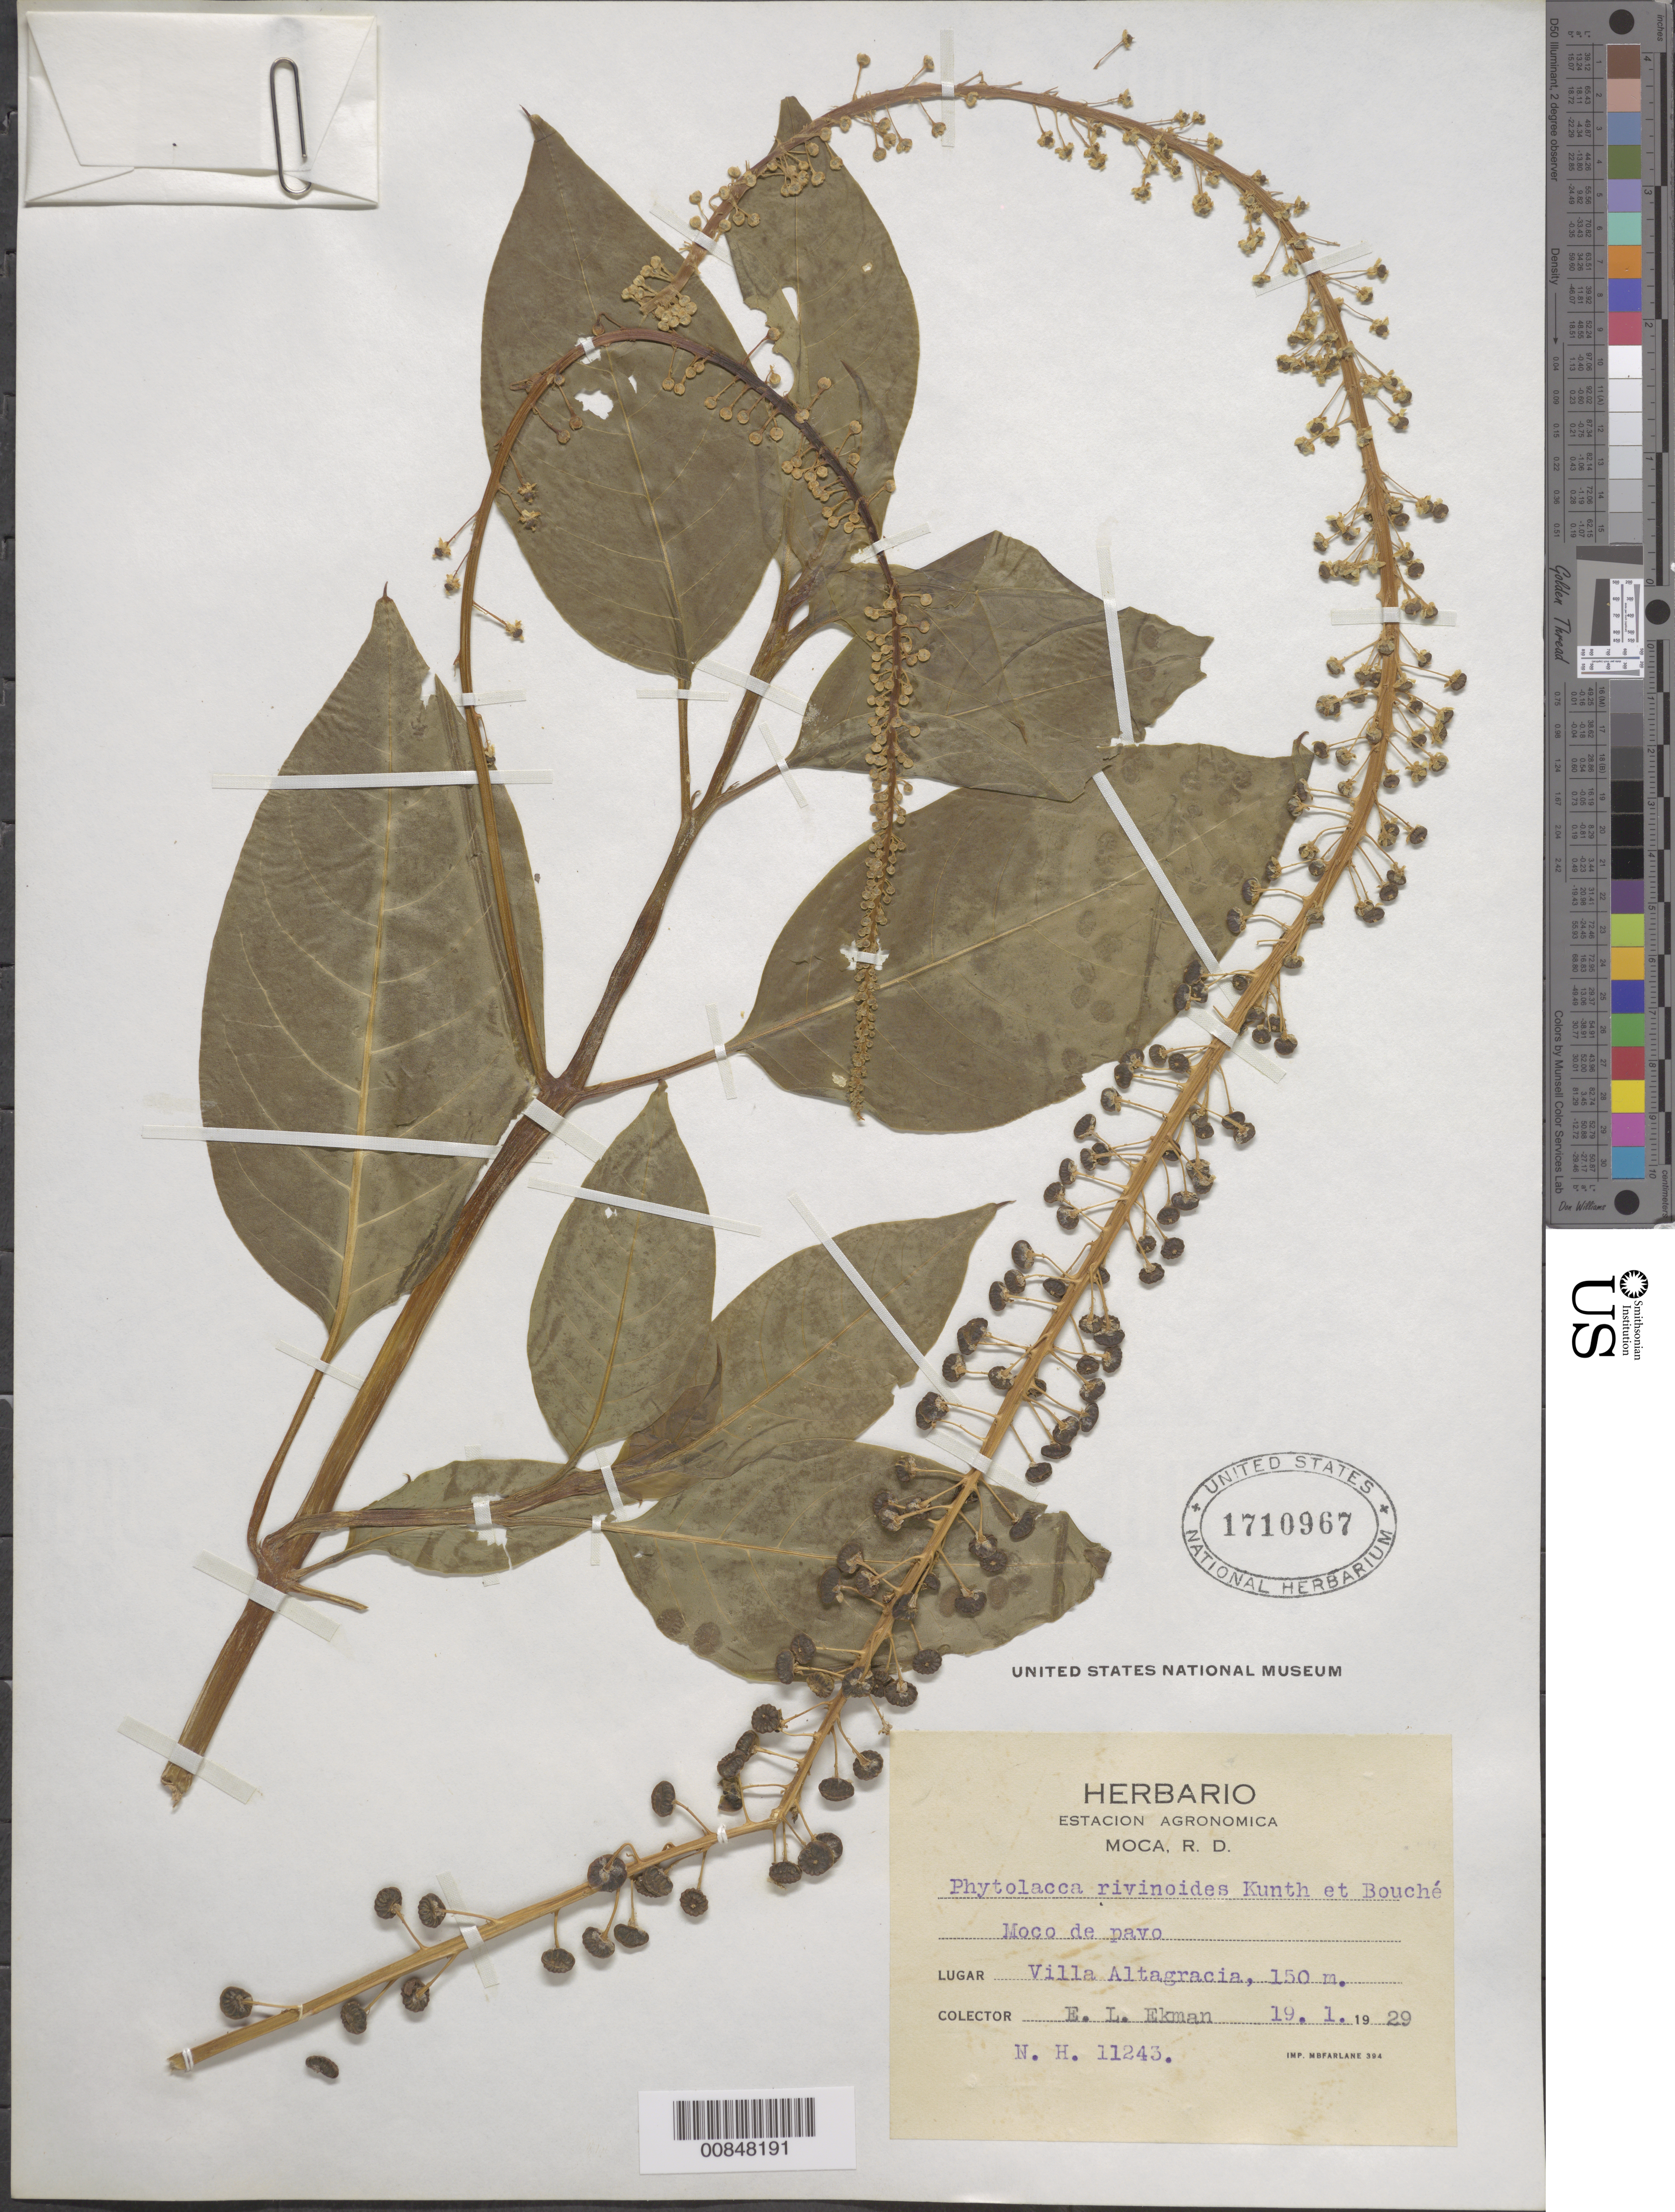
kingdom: Plantae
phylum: Tracheophyta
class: Magnoliopsida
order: Caryophyllales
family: Phytolaccaceae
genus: Phytolacca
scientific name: Phytolacca rivinoides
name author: Kunth & C.D. Bouché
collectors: E. L. Ekman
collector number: H 11243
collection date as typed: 19 Jan 1929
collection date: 1929-01-19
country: Dominican Republic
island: Hispaniola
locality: Villa Altagracia.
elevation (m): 150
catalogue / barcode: US 1710967